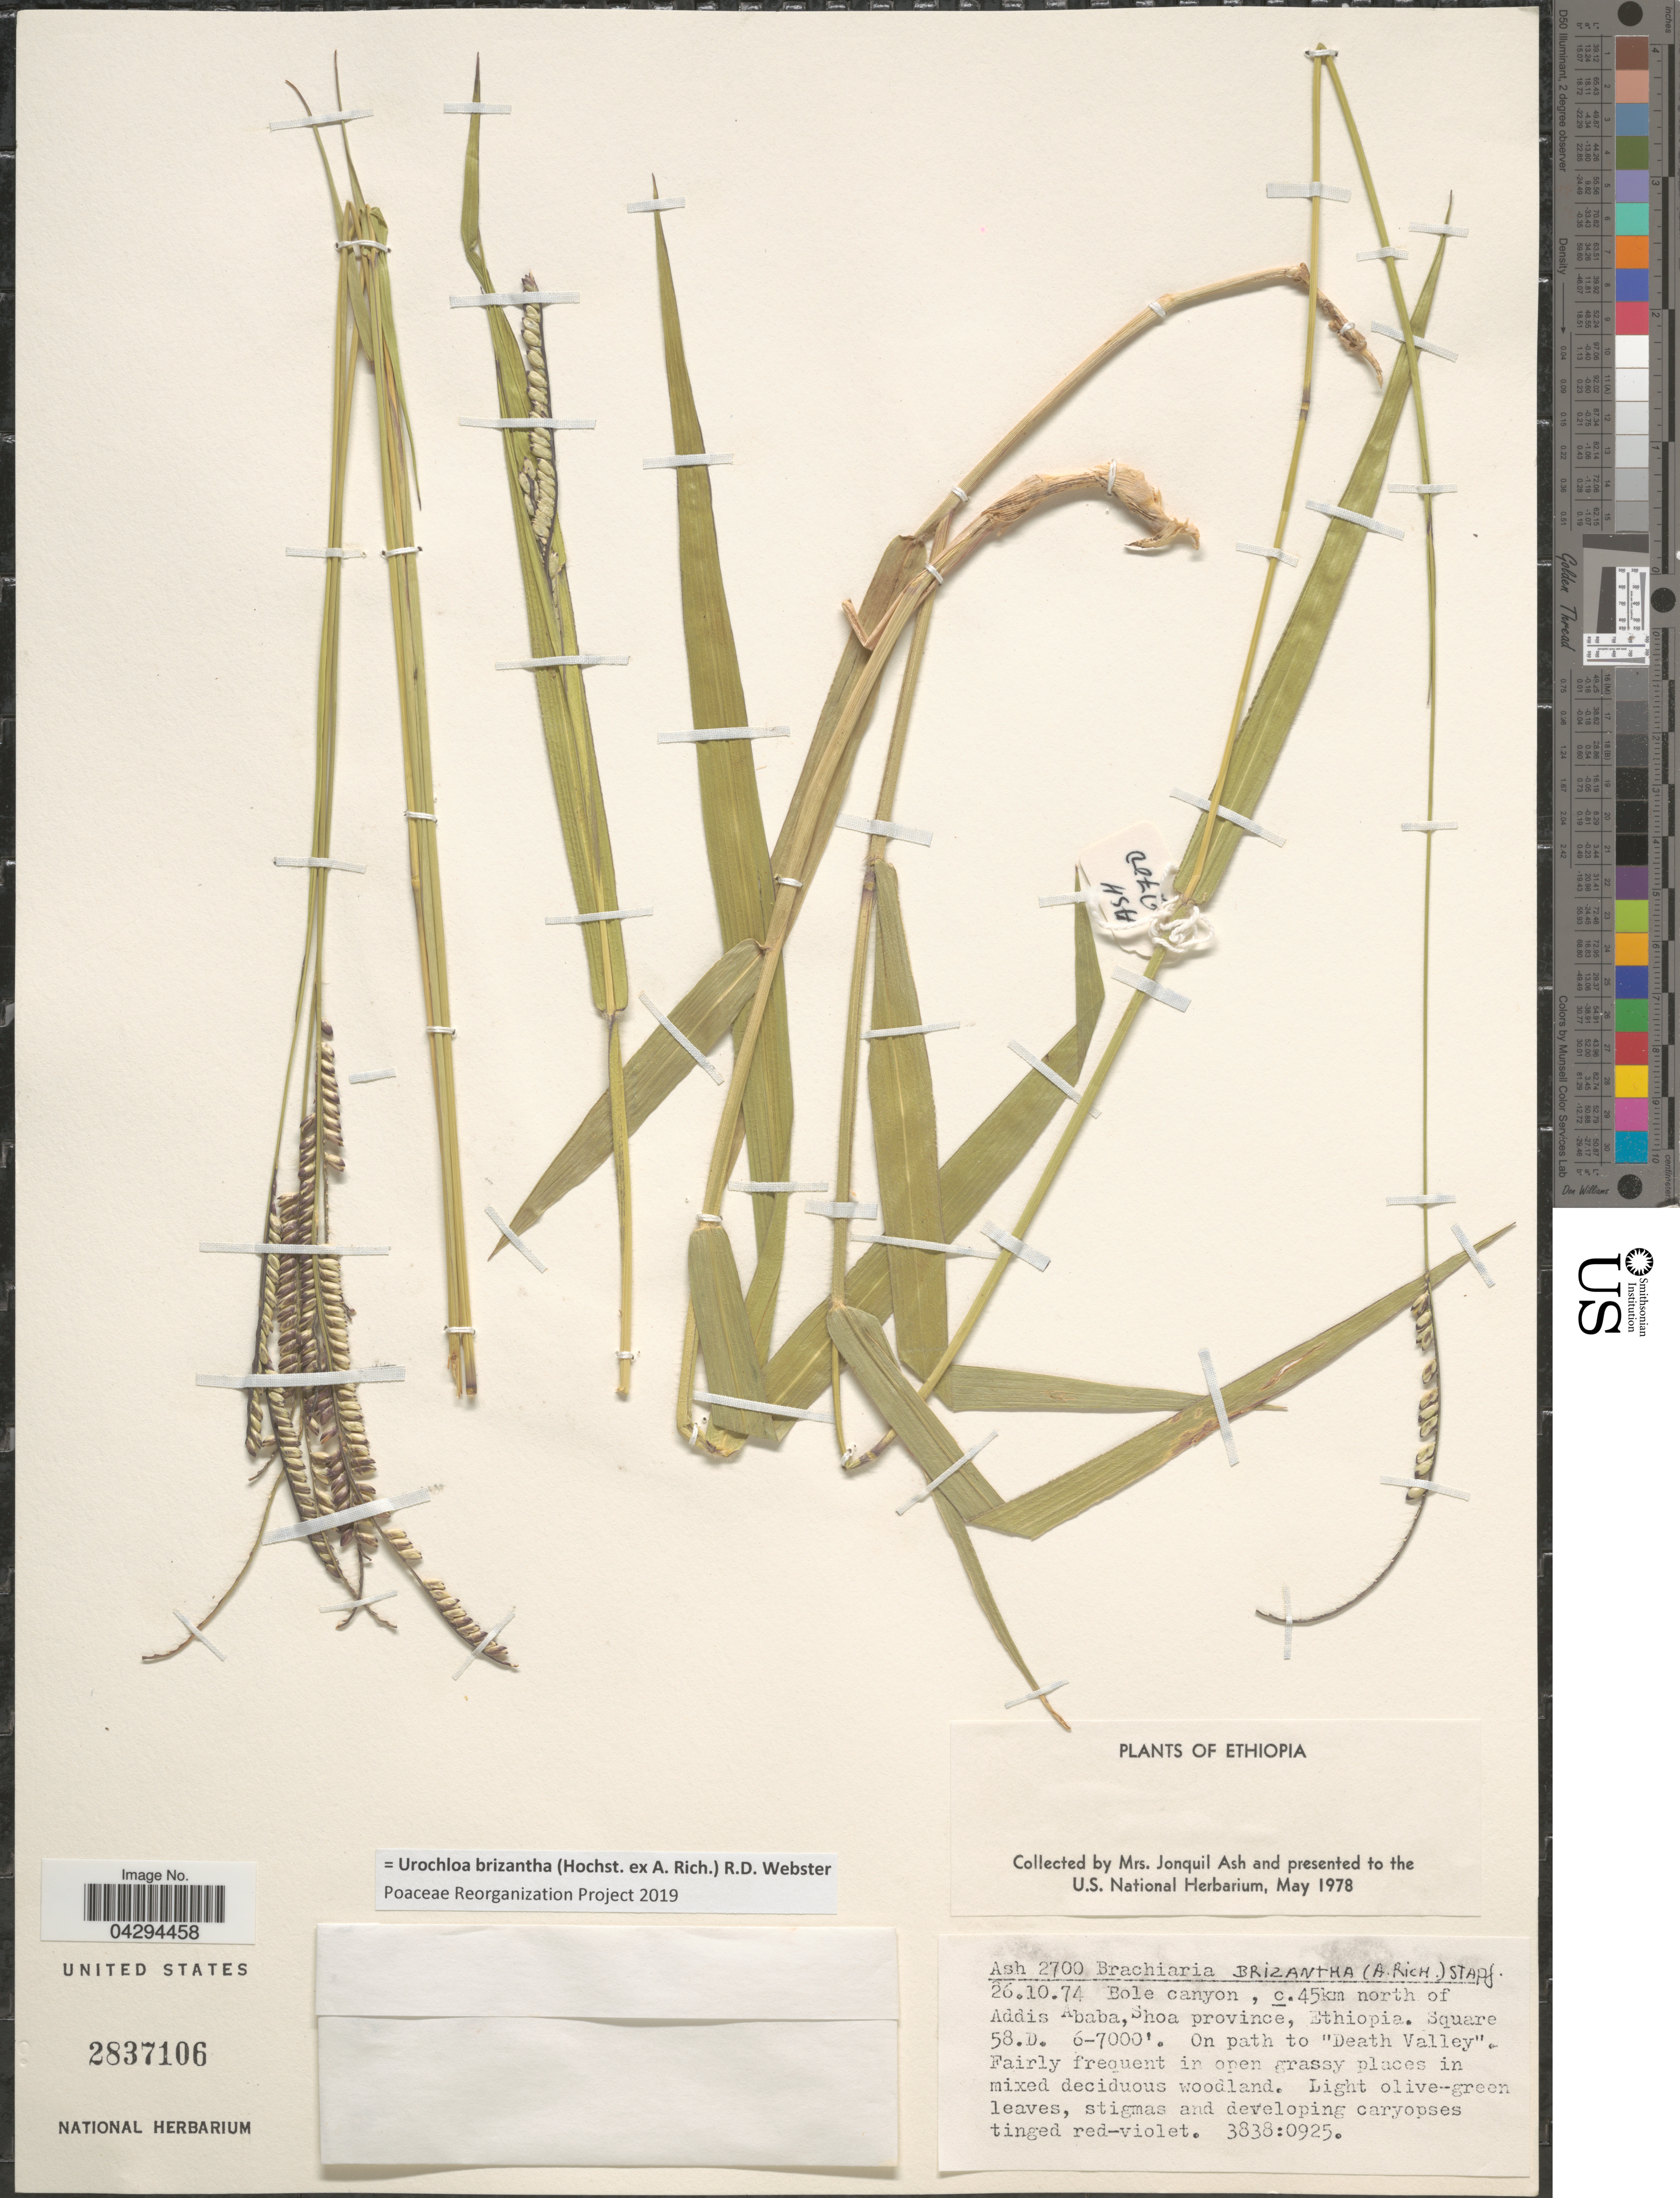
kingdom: Plantae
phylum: Tracheophyta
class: Liliopsida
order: Poales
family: Poaceae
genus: Urochloa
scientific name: Urochloa brizantha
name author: (Hochst. ex A. Rich.) R.D. Webster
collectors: J. Ash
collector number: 2700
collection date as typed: Transcribed d/m/y: 26/10/74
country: Ethiopia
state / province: Addis Ababa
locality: Bole canyon, c. 45km north of Addis Ababa, Shoa province. Square 58.D. On path to "Death Valley".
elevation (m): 1829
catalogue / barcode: US 2837106